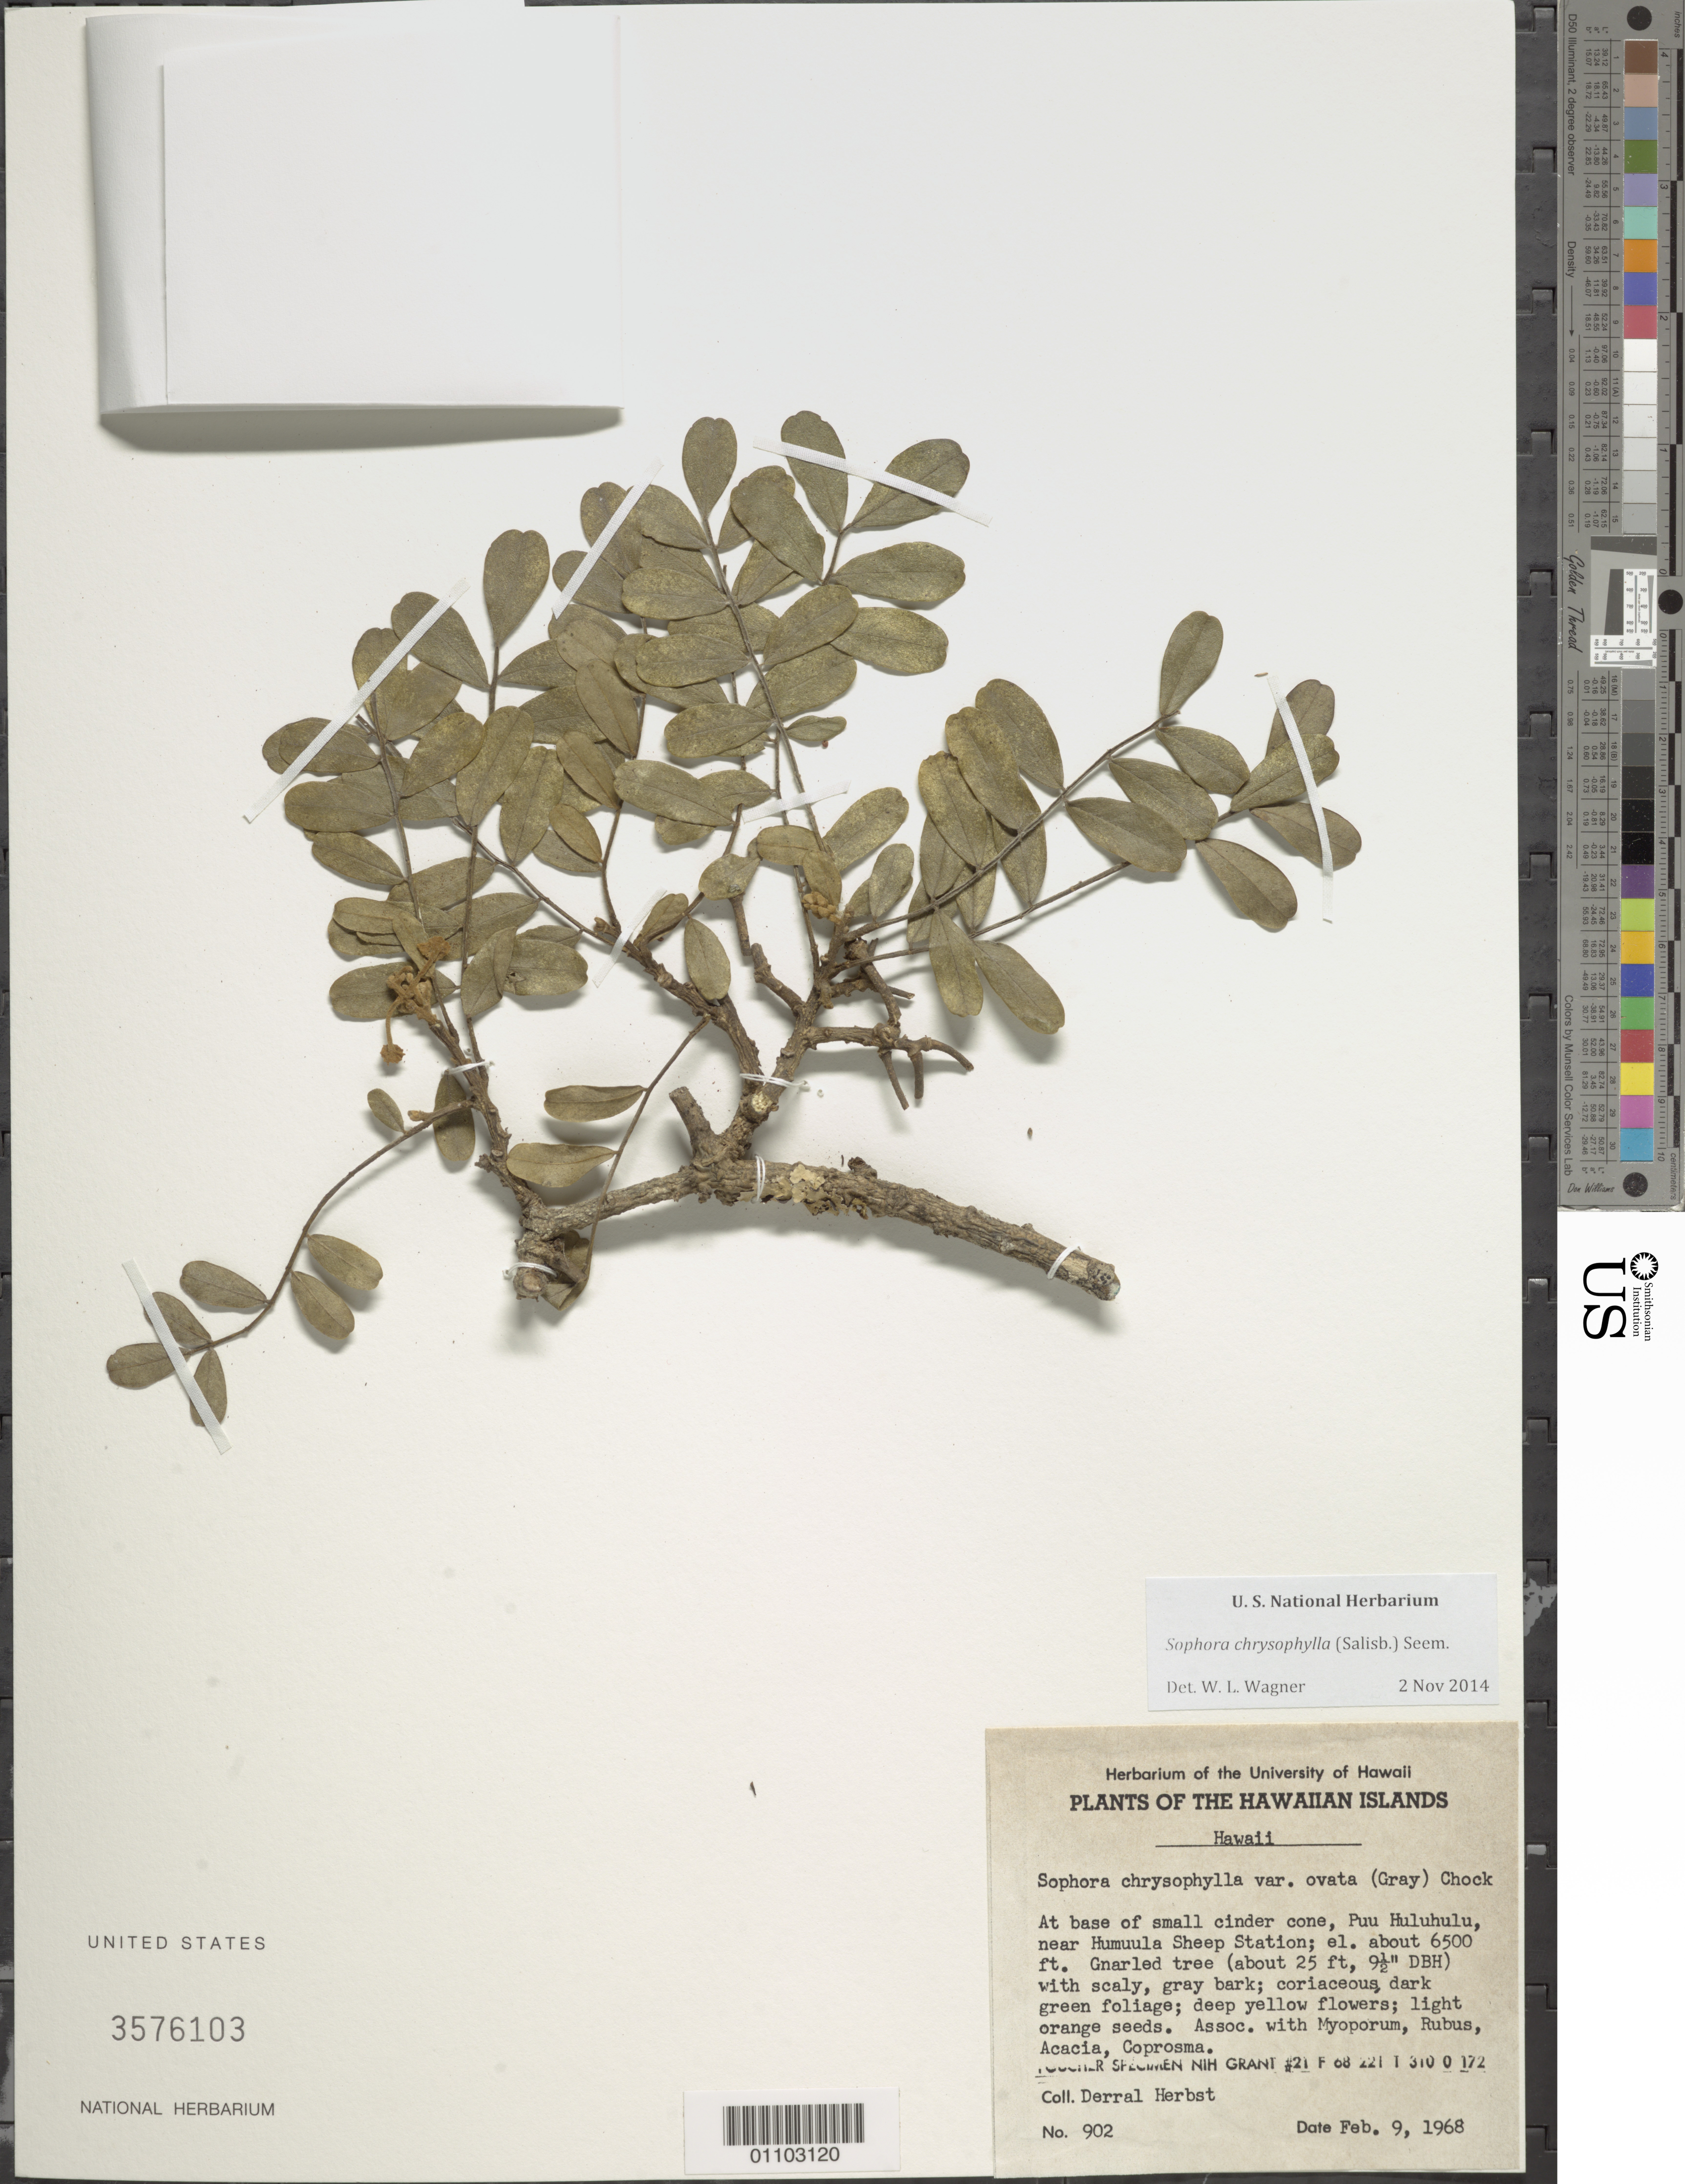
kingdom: Plantae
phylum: Tracheophyta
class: Magnoliopsida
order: Fabales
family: Fabaceae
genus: Sophora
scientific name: Sophora chrysophylla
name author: (Salisb.) Seem.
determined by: Wagner, W. L., (BOT), Smithsonian Institution - National Museum of Natural History (UNITED STATES)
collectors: D. R. Herbst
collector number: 902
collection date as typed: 9 Feb 1968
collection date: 1968-02-09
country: United States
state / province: Hawaii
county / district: Hawaii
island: Hawaii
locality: At base of small cinder cone, Puu Huluhulu, near Humuula Sheep Station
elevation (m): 1981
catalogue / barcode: US 3576103